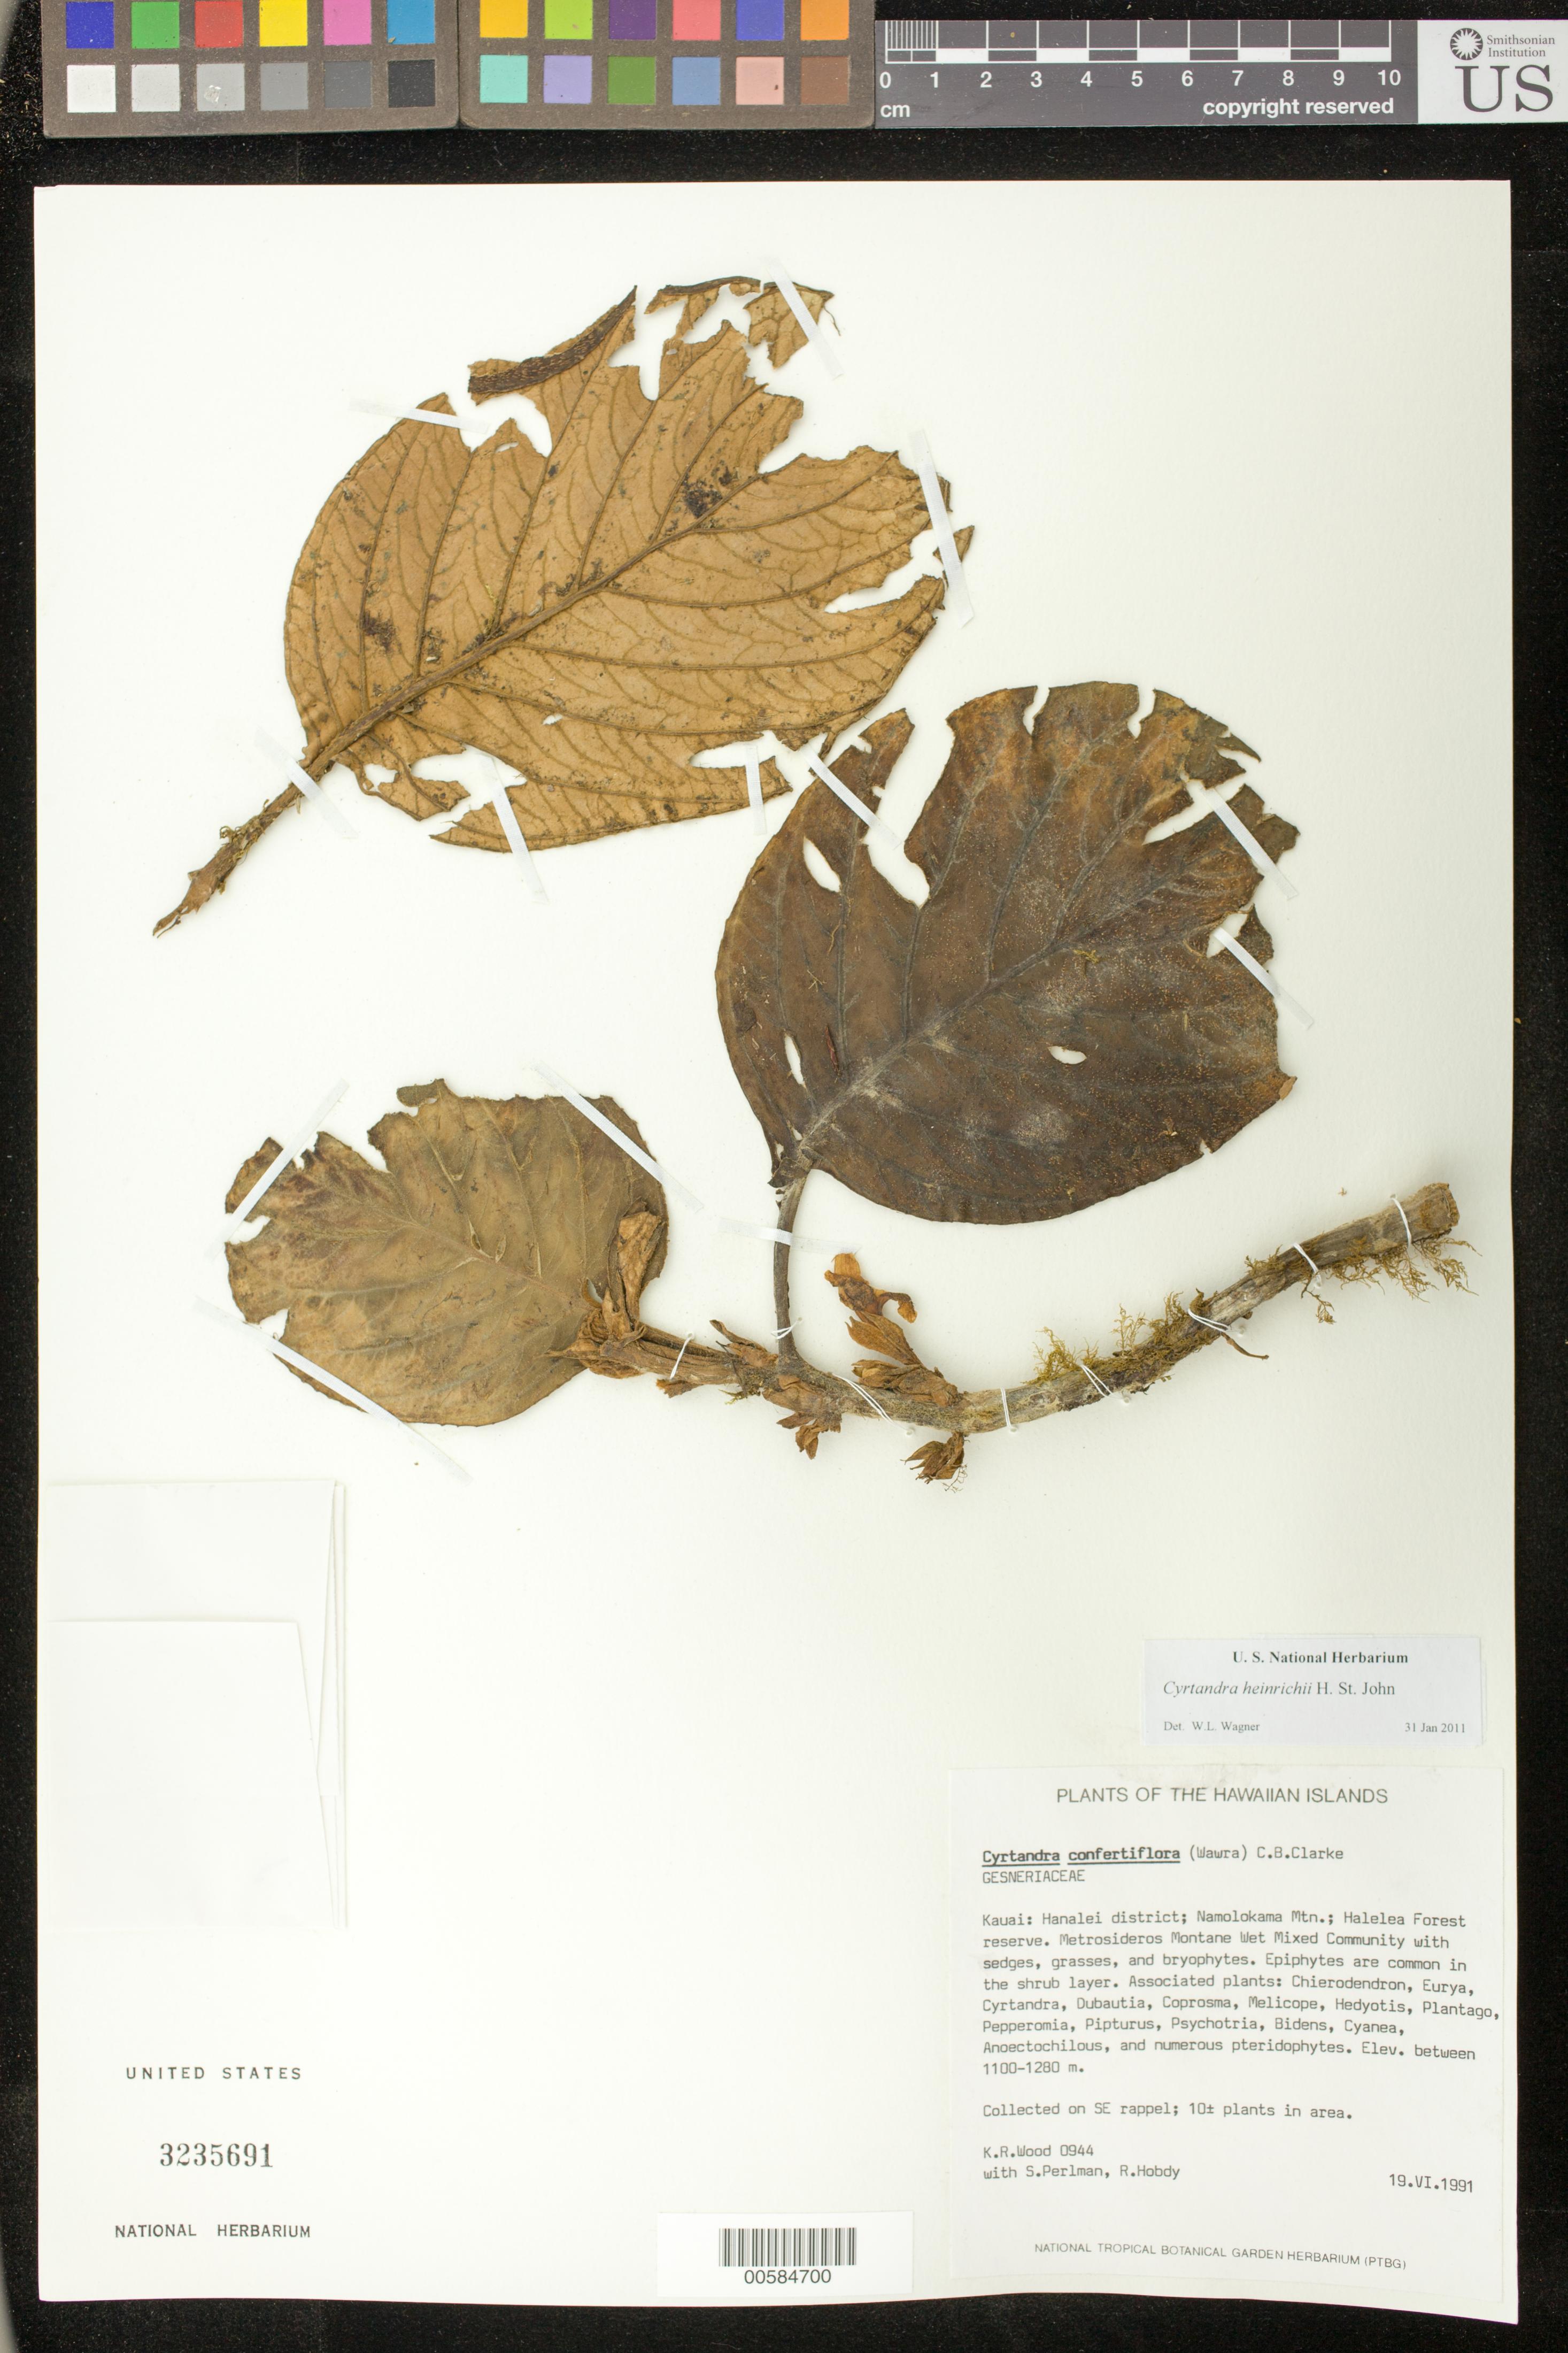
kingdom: Plantae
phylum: Tracheophyta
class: Magnoliopsida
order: Lamiales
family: Gesneriaceae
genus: Cyrtandra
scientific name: Cyrtandra heinrichii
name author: H. St. John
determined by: Wagner, W. L., (BOT), Smithsonian Institution - National Museum of Natural History (UNITED STATES)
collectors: K. R. Wood, S. P. Perlman & R. Hobdy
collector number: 0944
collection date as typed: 19 Jun 1991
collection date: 1991-06-19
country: United States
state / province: Hawaii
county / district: Kauai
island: Kaua'i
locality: Hanalei Dist; Namolokama Mt; Halelea For Res, SE rappel.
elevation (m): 1100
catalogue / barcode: US 3235691